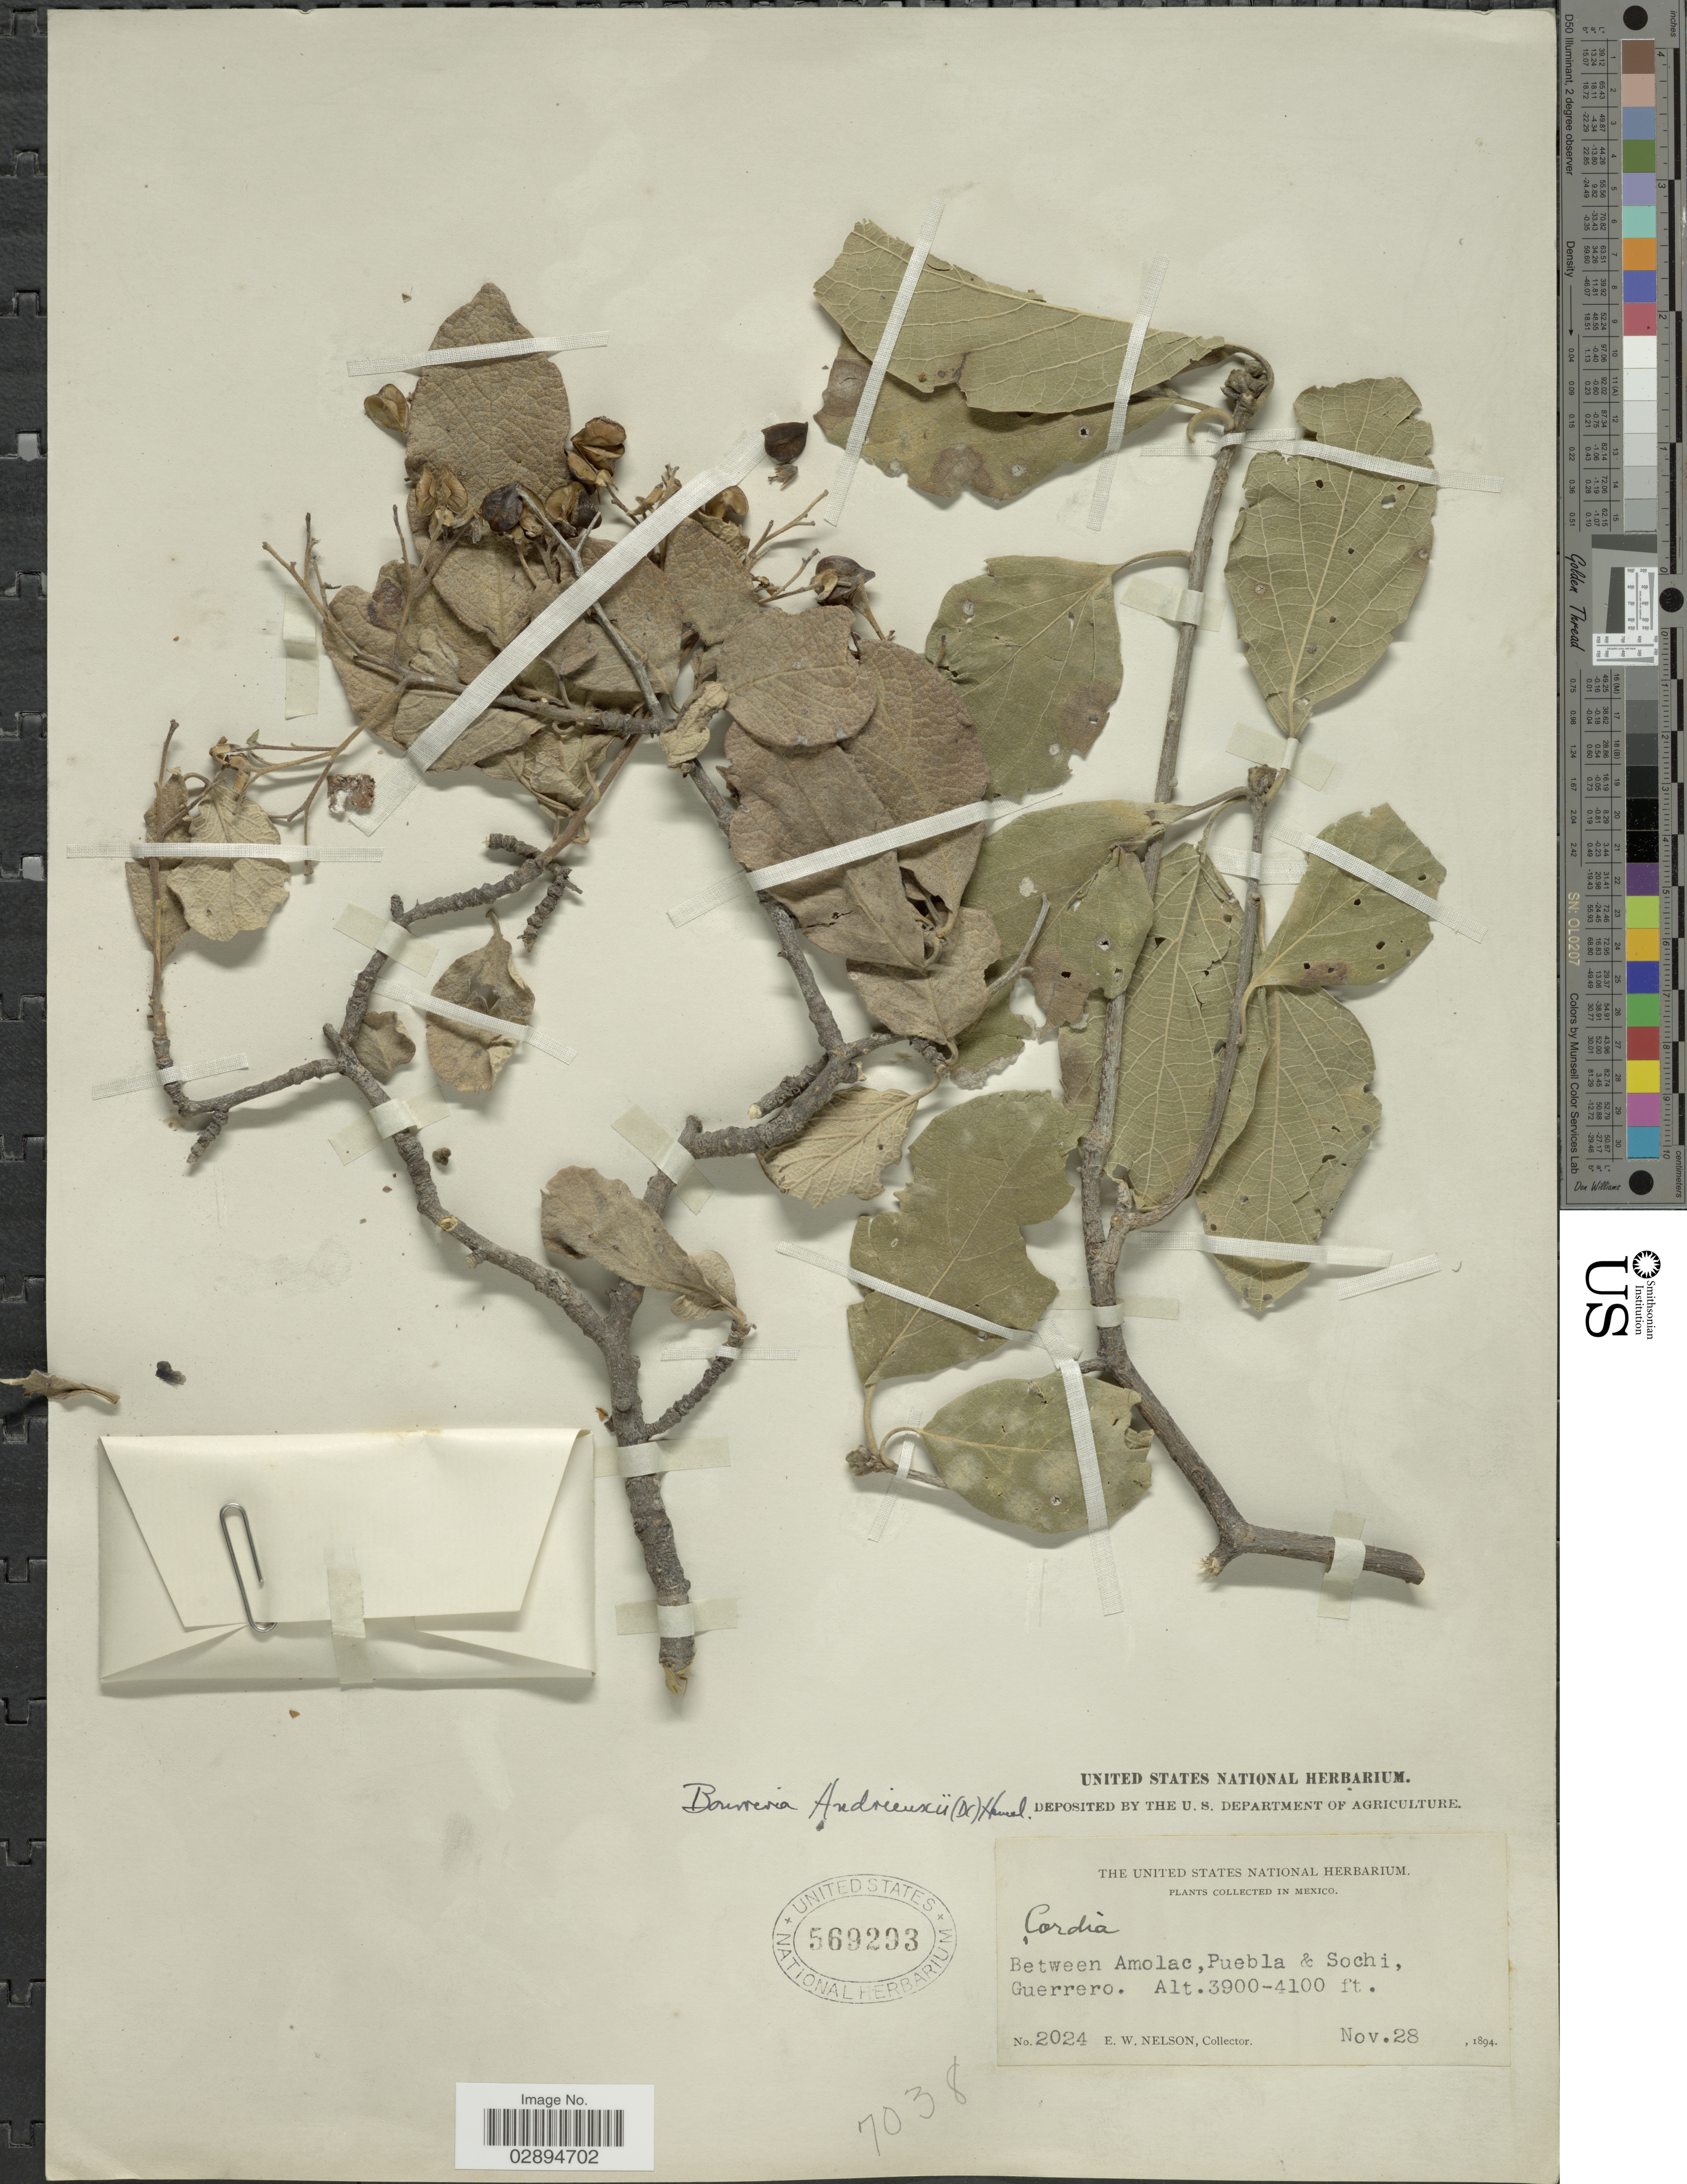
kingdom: Plantae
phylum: Tracheophyta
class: Magnoliopsida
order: Boraginales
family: Ehretiaceae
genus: Bourreria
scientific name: Bourreria andrieuxii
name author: Hemsl.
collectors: E. W. Nelson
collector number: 2024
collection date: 1894-11-28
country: Mexico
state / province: Guerrero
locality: Between Amolac, Puebla & Sochi.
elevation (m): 1189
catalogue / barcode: US 569293